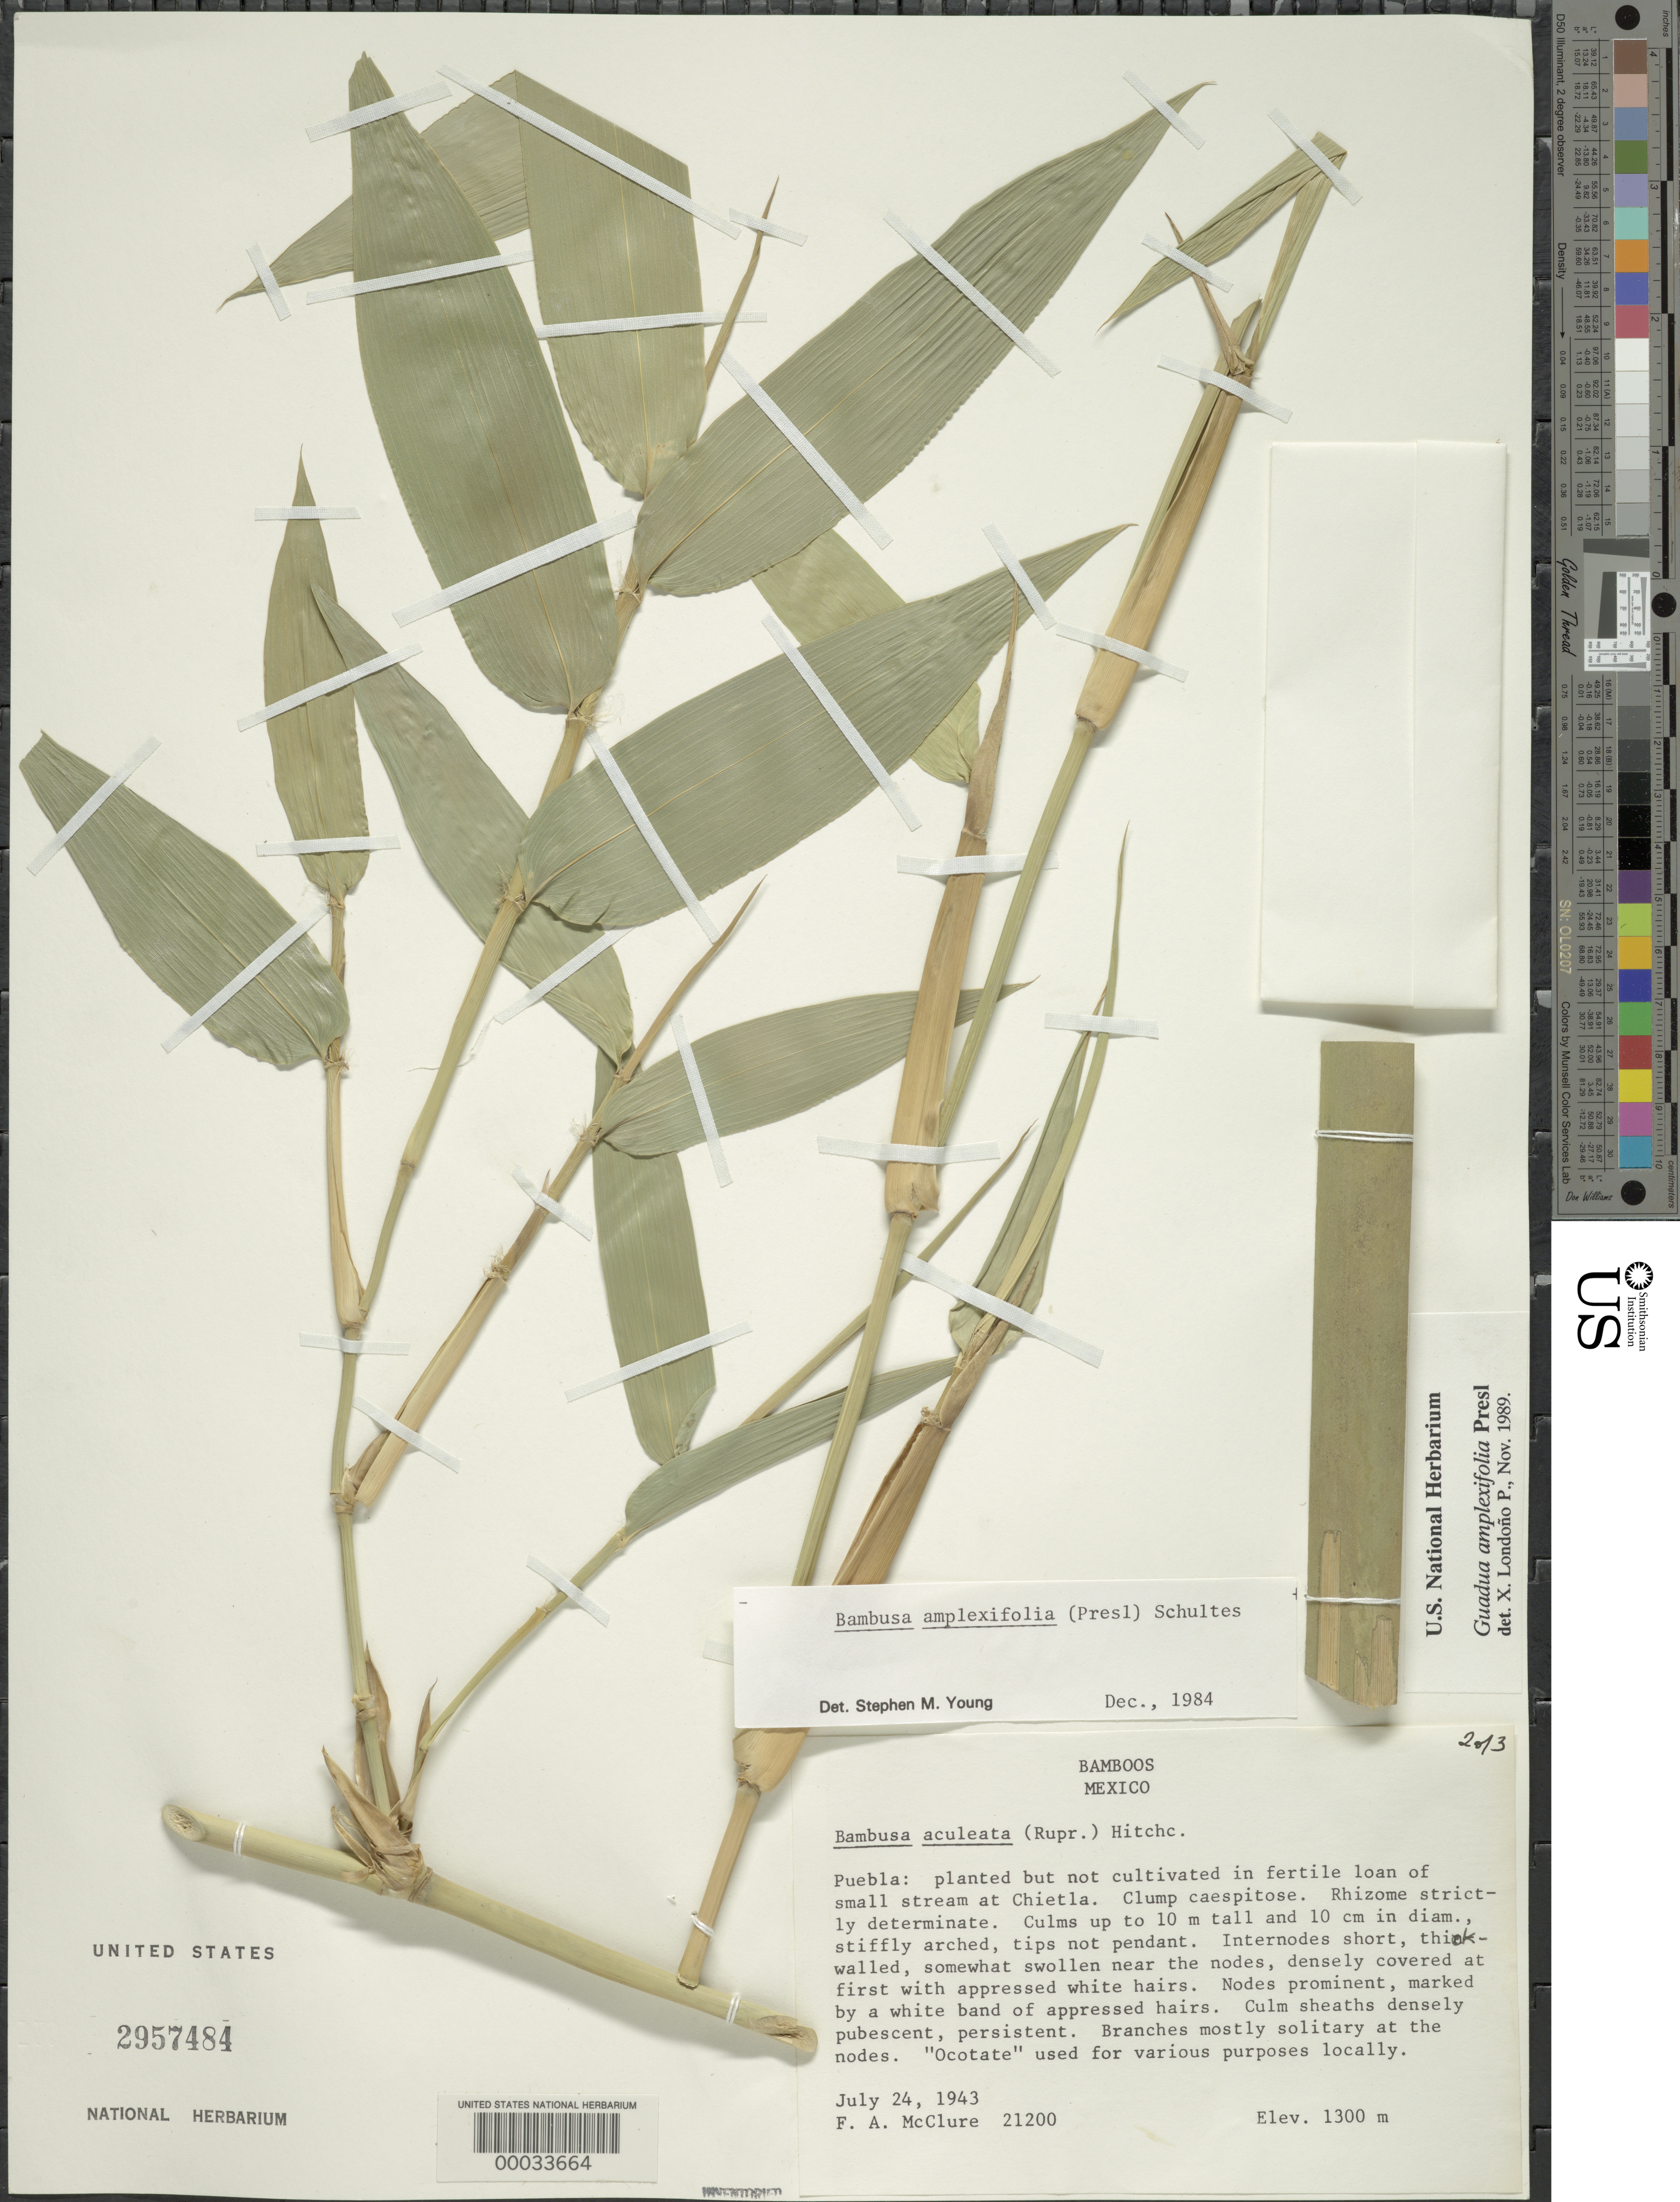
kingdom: Plantae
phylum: Tracheophyta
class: Liliopsida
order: Poales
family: Poaceae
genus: Guadua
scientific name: Guadua amplexifolia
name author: J. Presl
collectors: F. A. McClure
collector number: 21200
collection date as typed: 24 Jul 1943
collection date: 1943-07-24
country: Mexico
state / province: Puebla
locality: Chietla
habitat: Fertile loam of small stream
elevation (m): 1300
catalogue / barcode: US 2957484